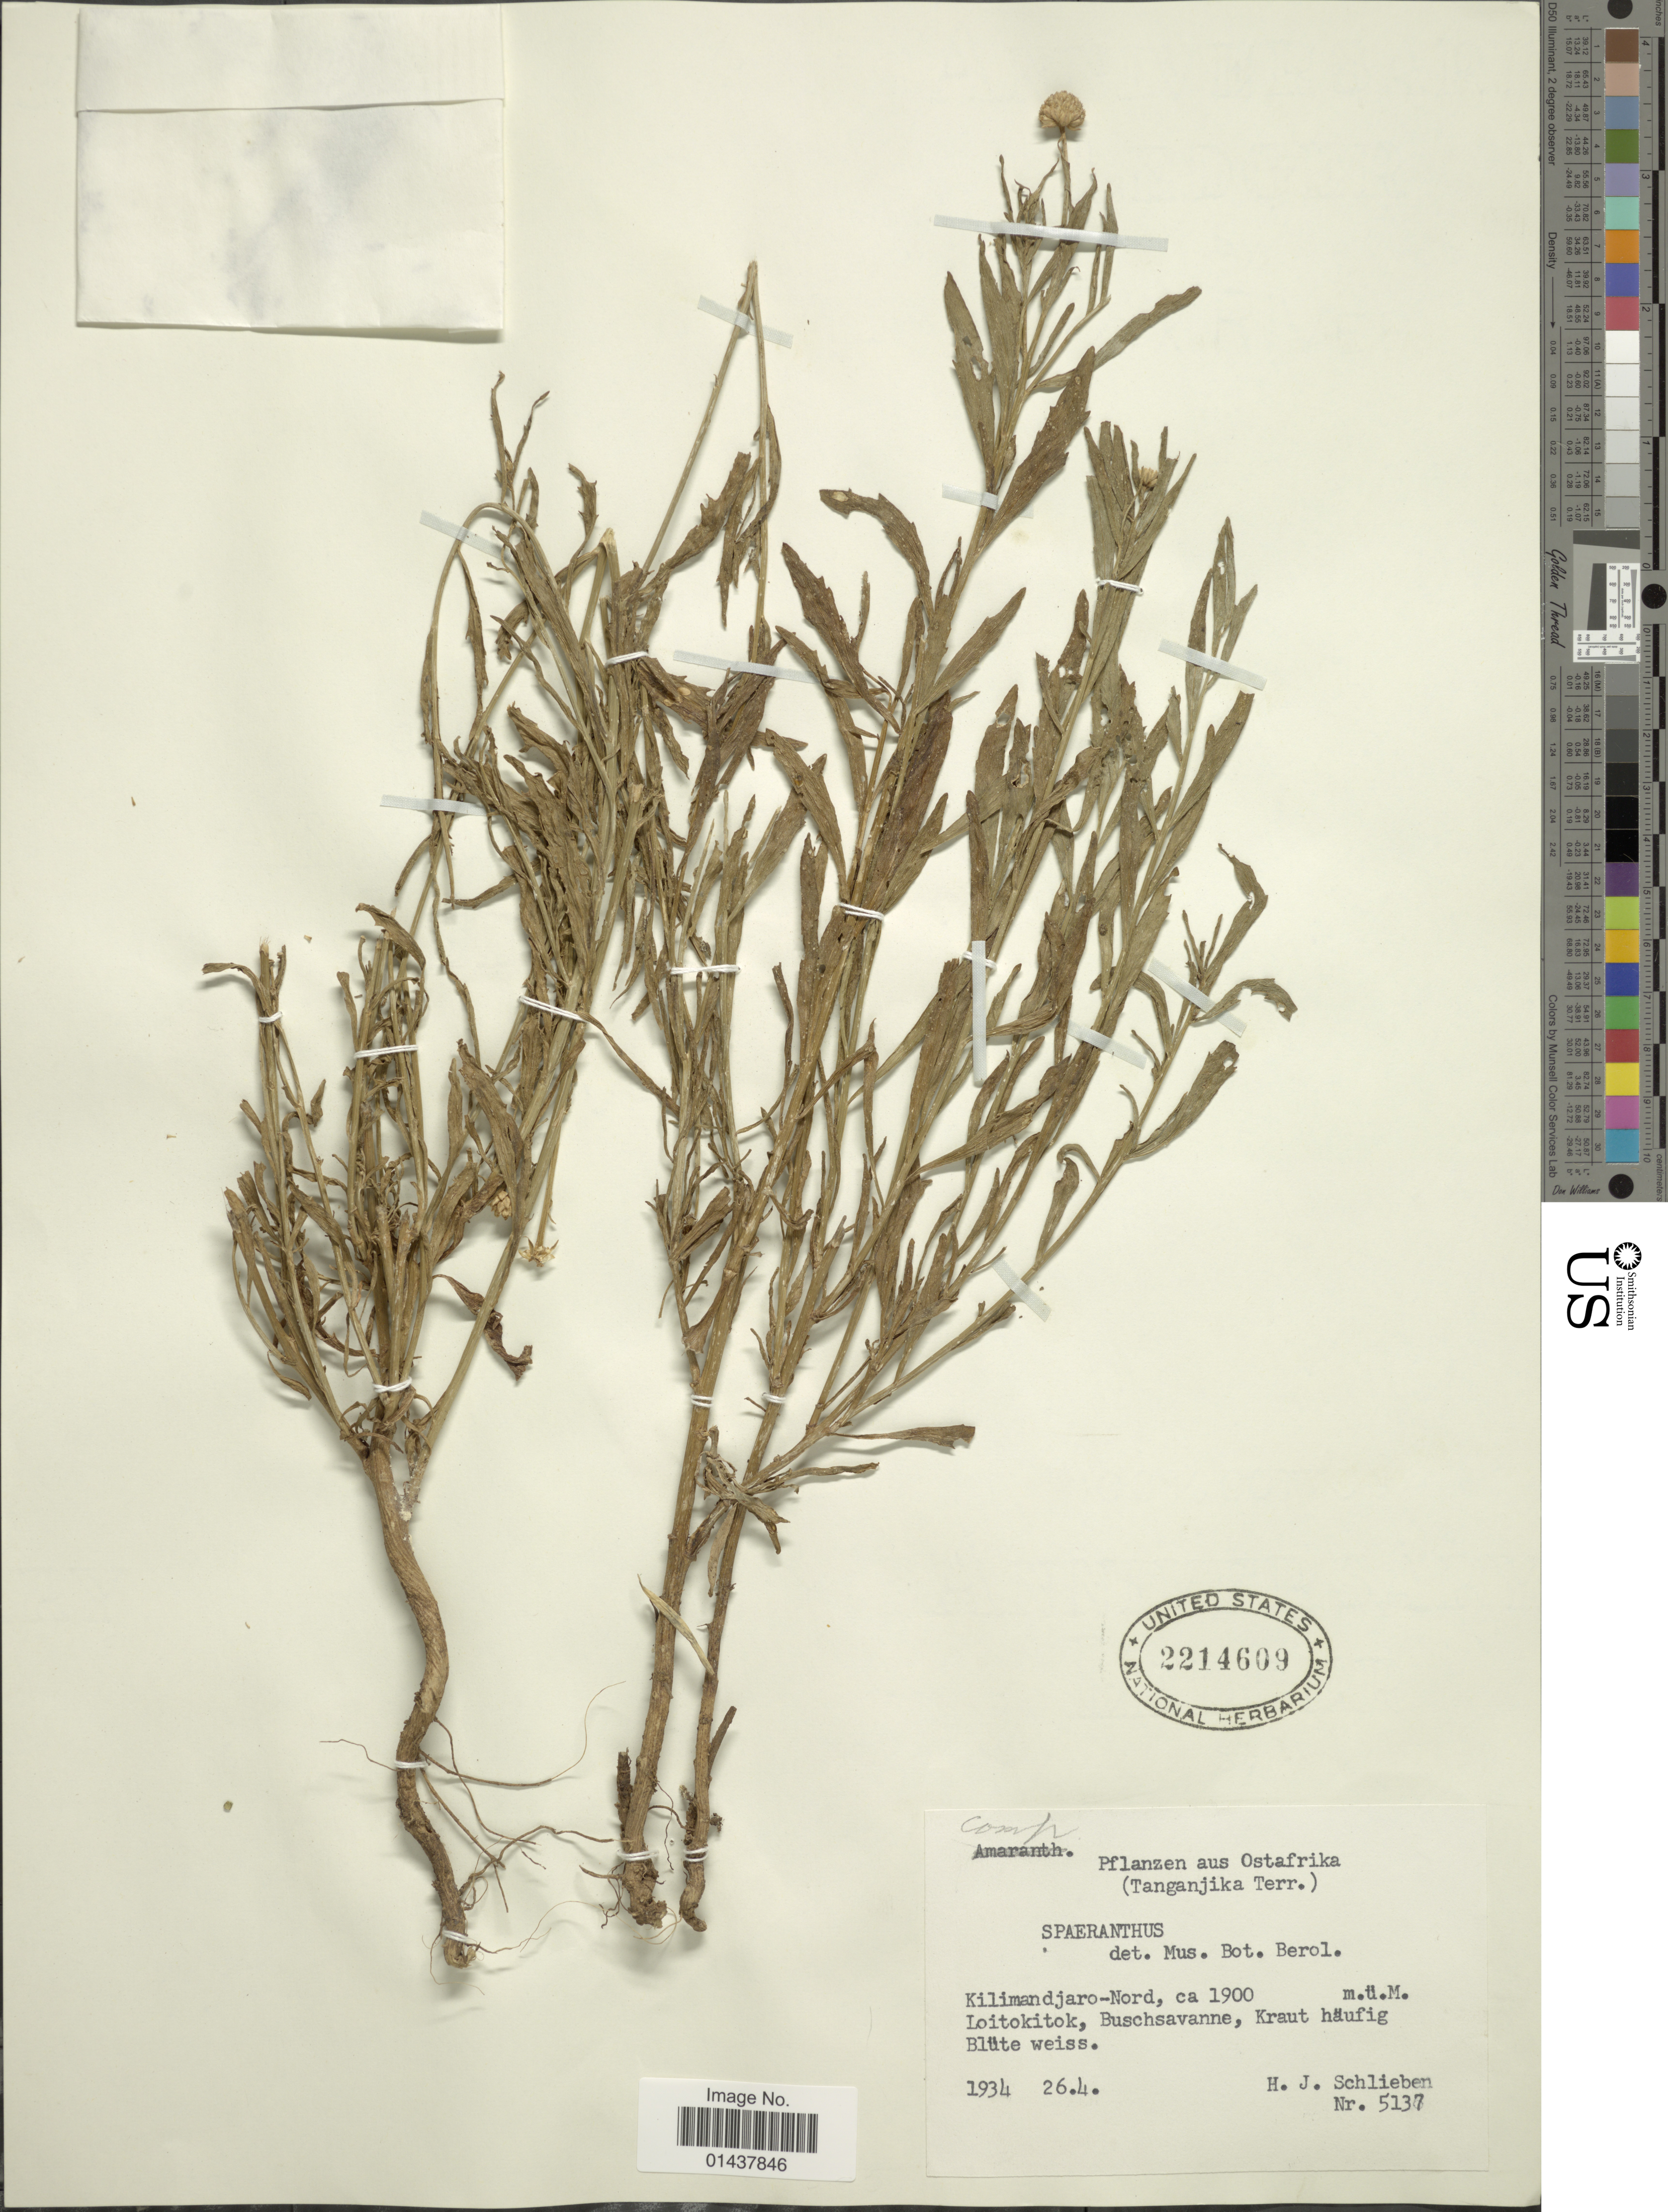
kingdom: Plantae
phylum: Tracheophyta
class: Magnoliopsida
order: Asterales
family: Asteraceae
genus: Sphaeranthus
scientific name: Sphaeranthus sp.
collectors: H. J. Schlieben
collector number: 5137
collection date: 1934-04-26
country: Tanzania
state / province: Kilimanjaro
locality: Ostafrika (Tanganjika Terr.), Kilimandjaro-Nord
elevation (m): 1900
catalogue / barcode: US 2214609